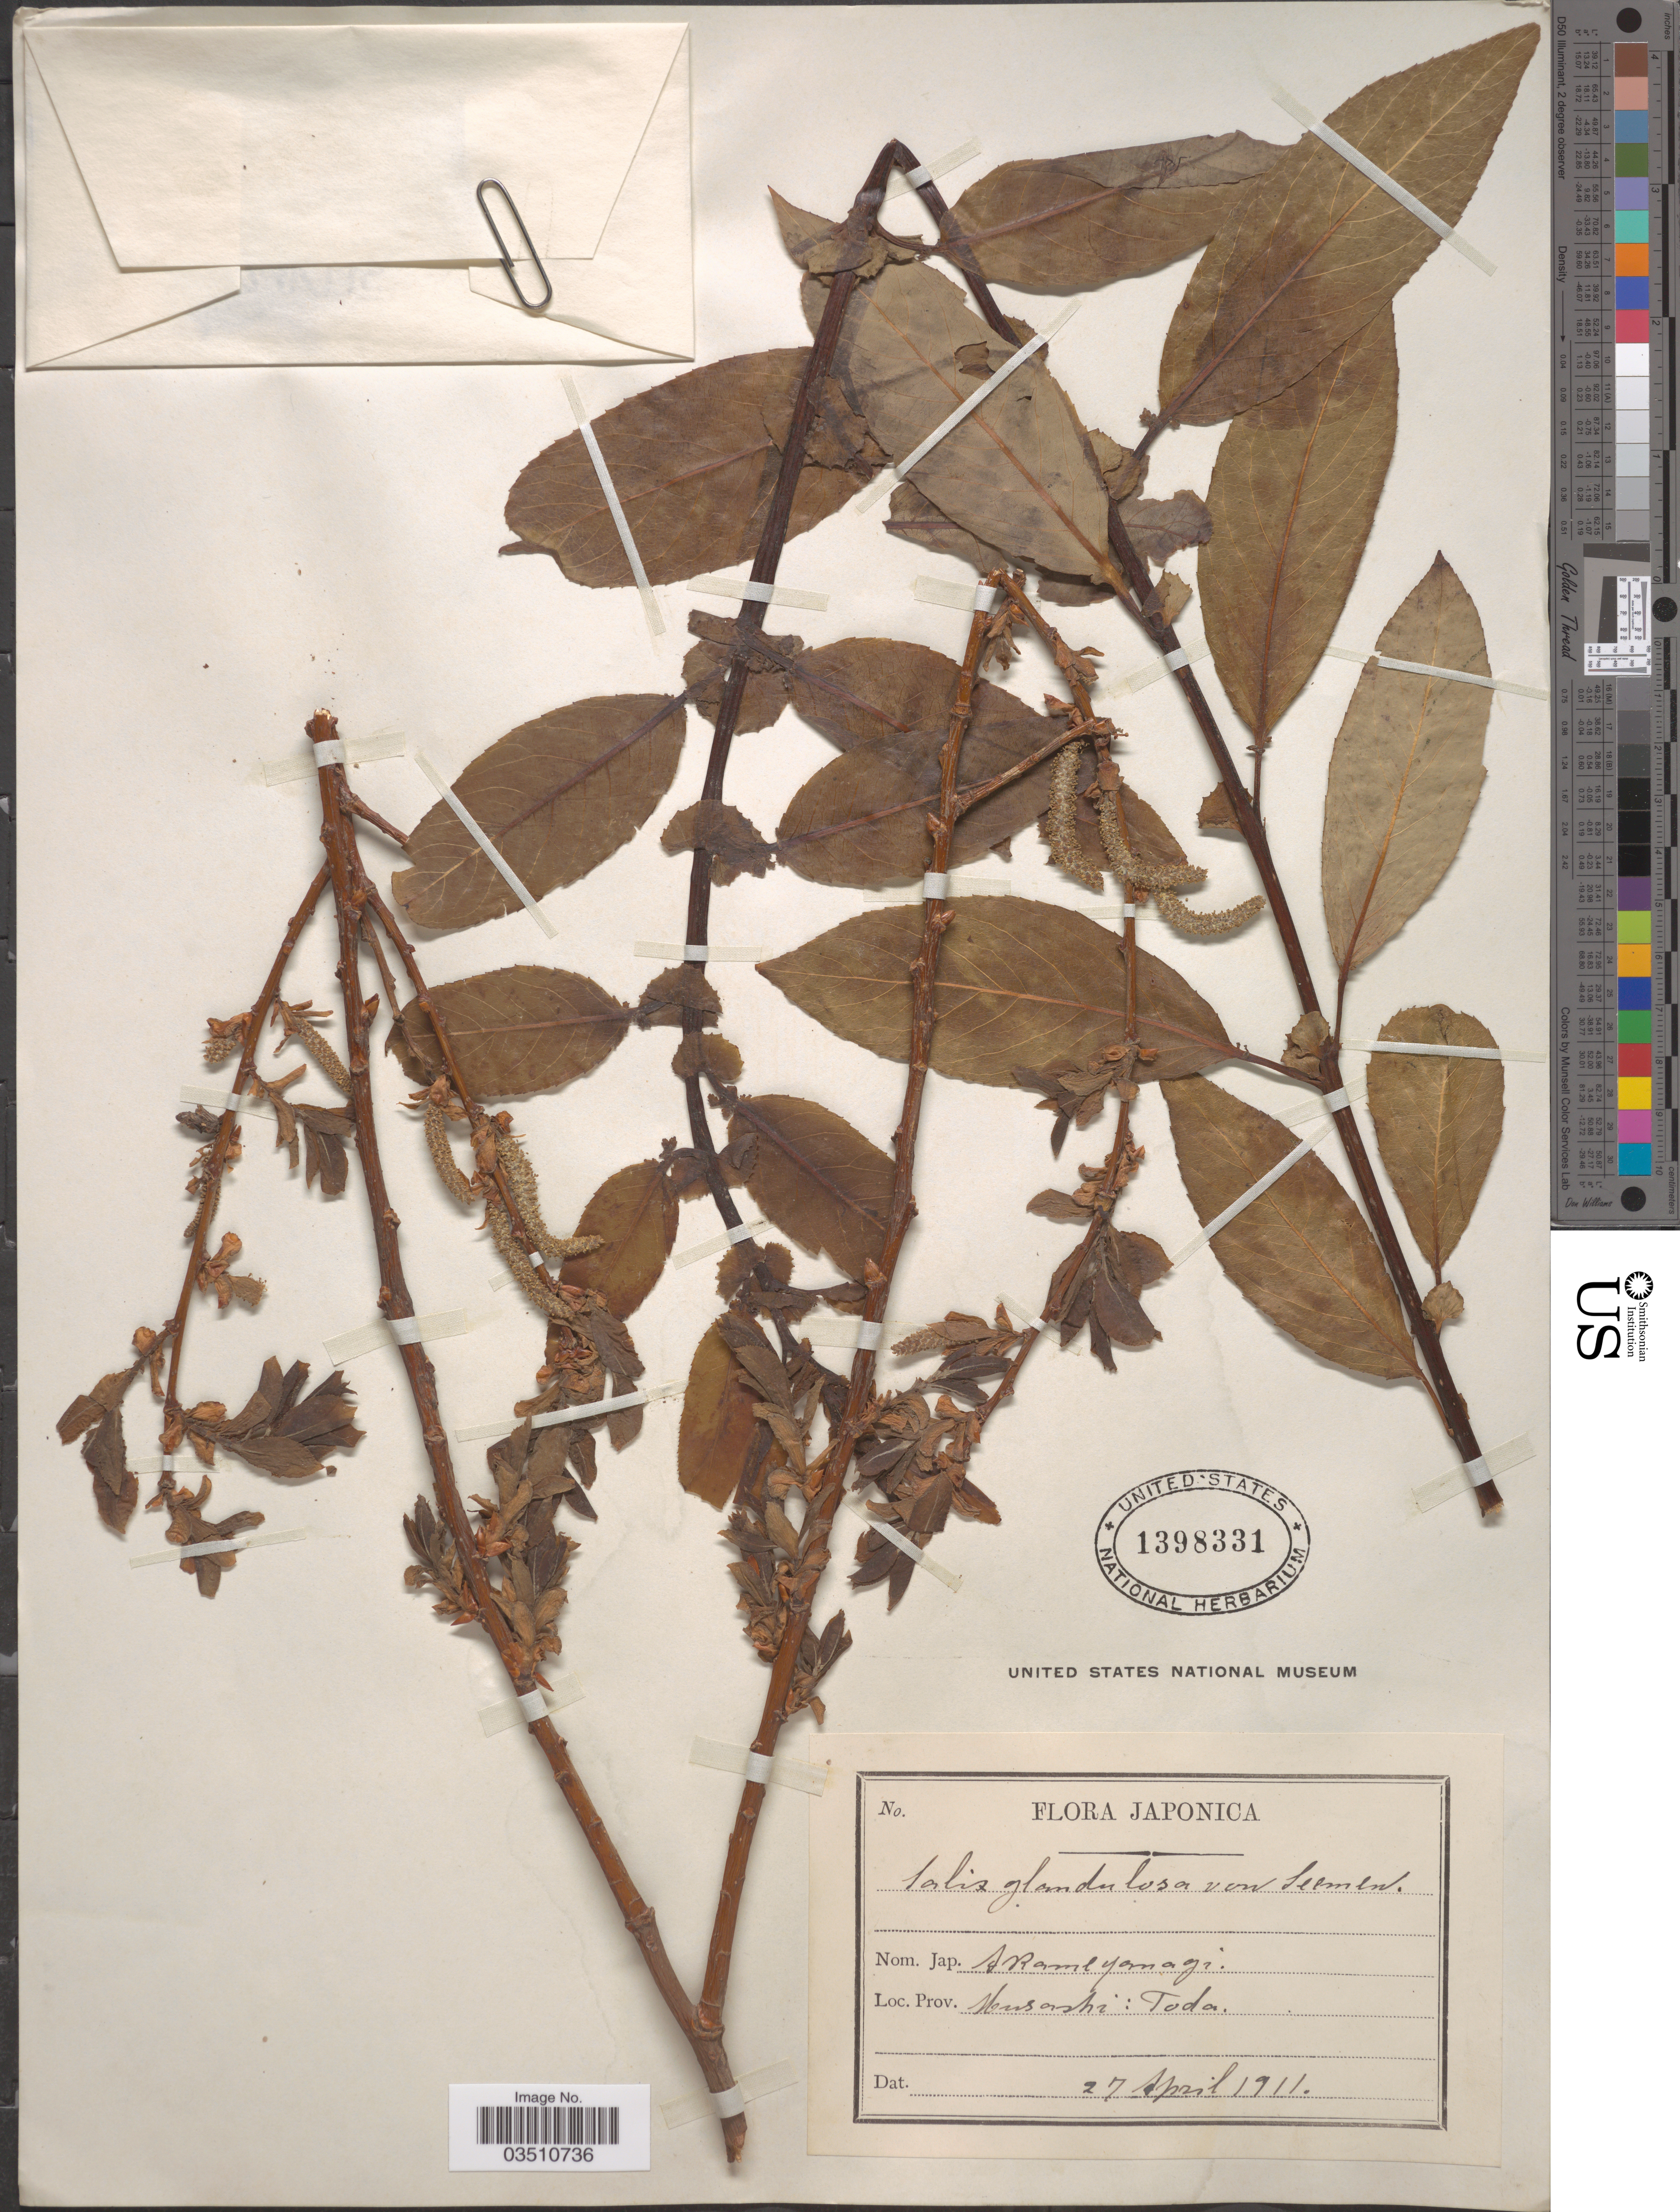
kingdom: Plantae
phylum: Tracheophyta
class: Magnoliopsida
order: Malpighiales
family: Salicaceae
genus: Salix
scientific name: Salix glandulosa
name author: Seemen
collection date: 1911-04-27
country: Japan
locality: Musashi: Toda.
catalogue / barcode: US 1398331